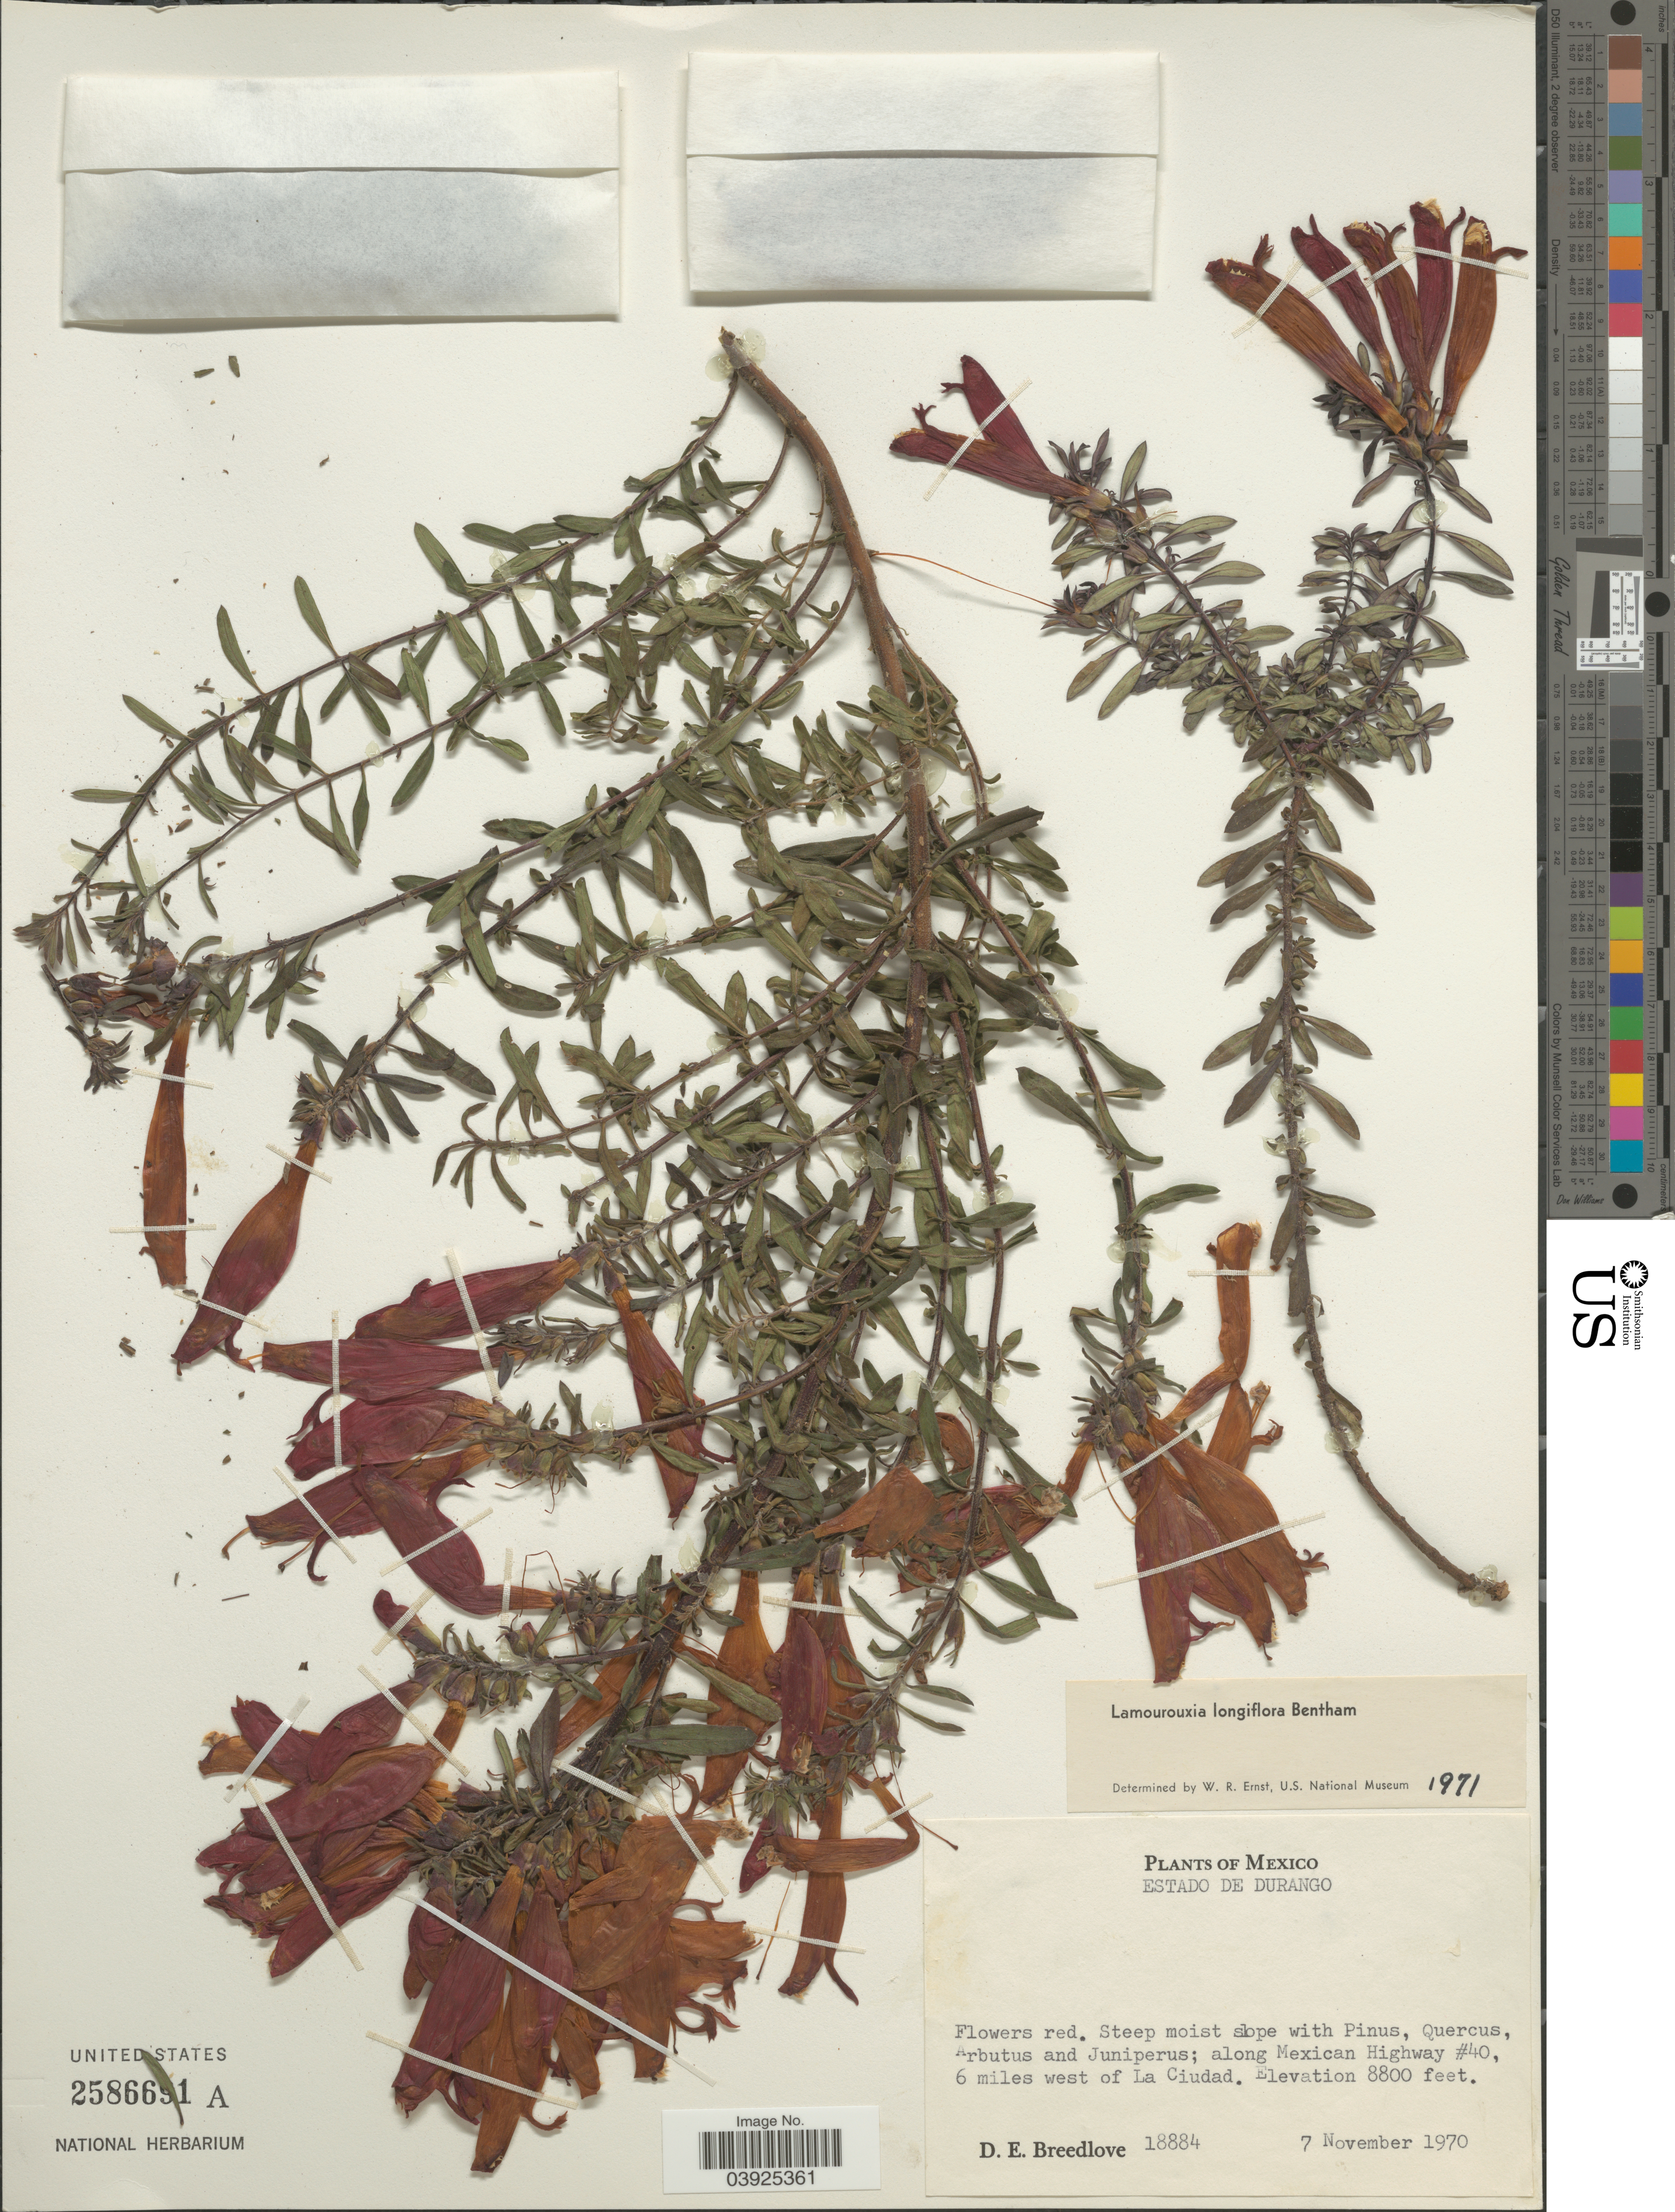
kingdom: Plantae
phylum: Tracheophyta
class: Magnoliopsida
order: Lamiales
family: Orobanchaceae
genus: Lamourouxia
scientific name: Lamourouxia longiflora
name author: (Benth.) L.O. Williams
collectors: D. E. Breedlove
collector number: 18884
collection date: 1970-11-07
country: Mexico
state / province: Durango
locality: Along Mexican Highway #40, 6 miles west of La Ciudad.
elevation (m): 2682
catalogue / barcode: US 2586691A